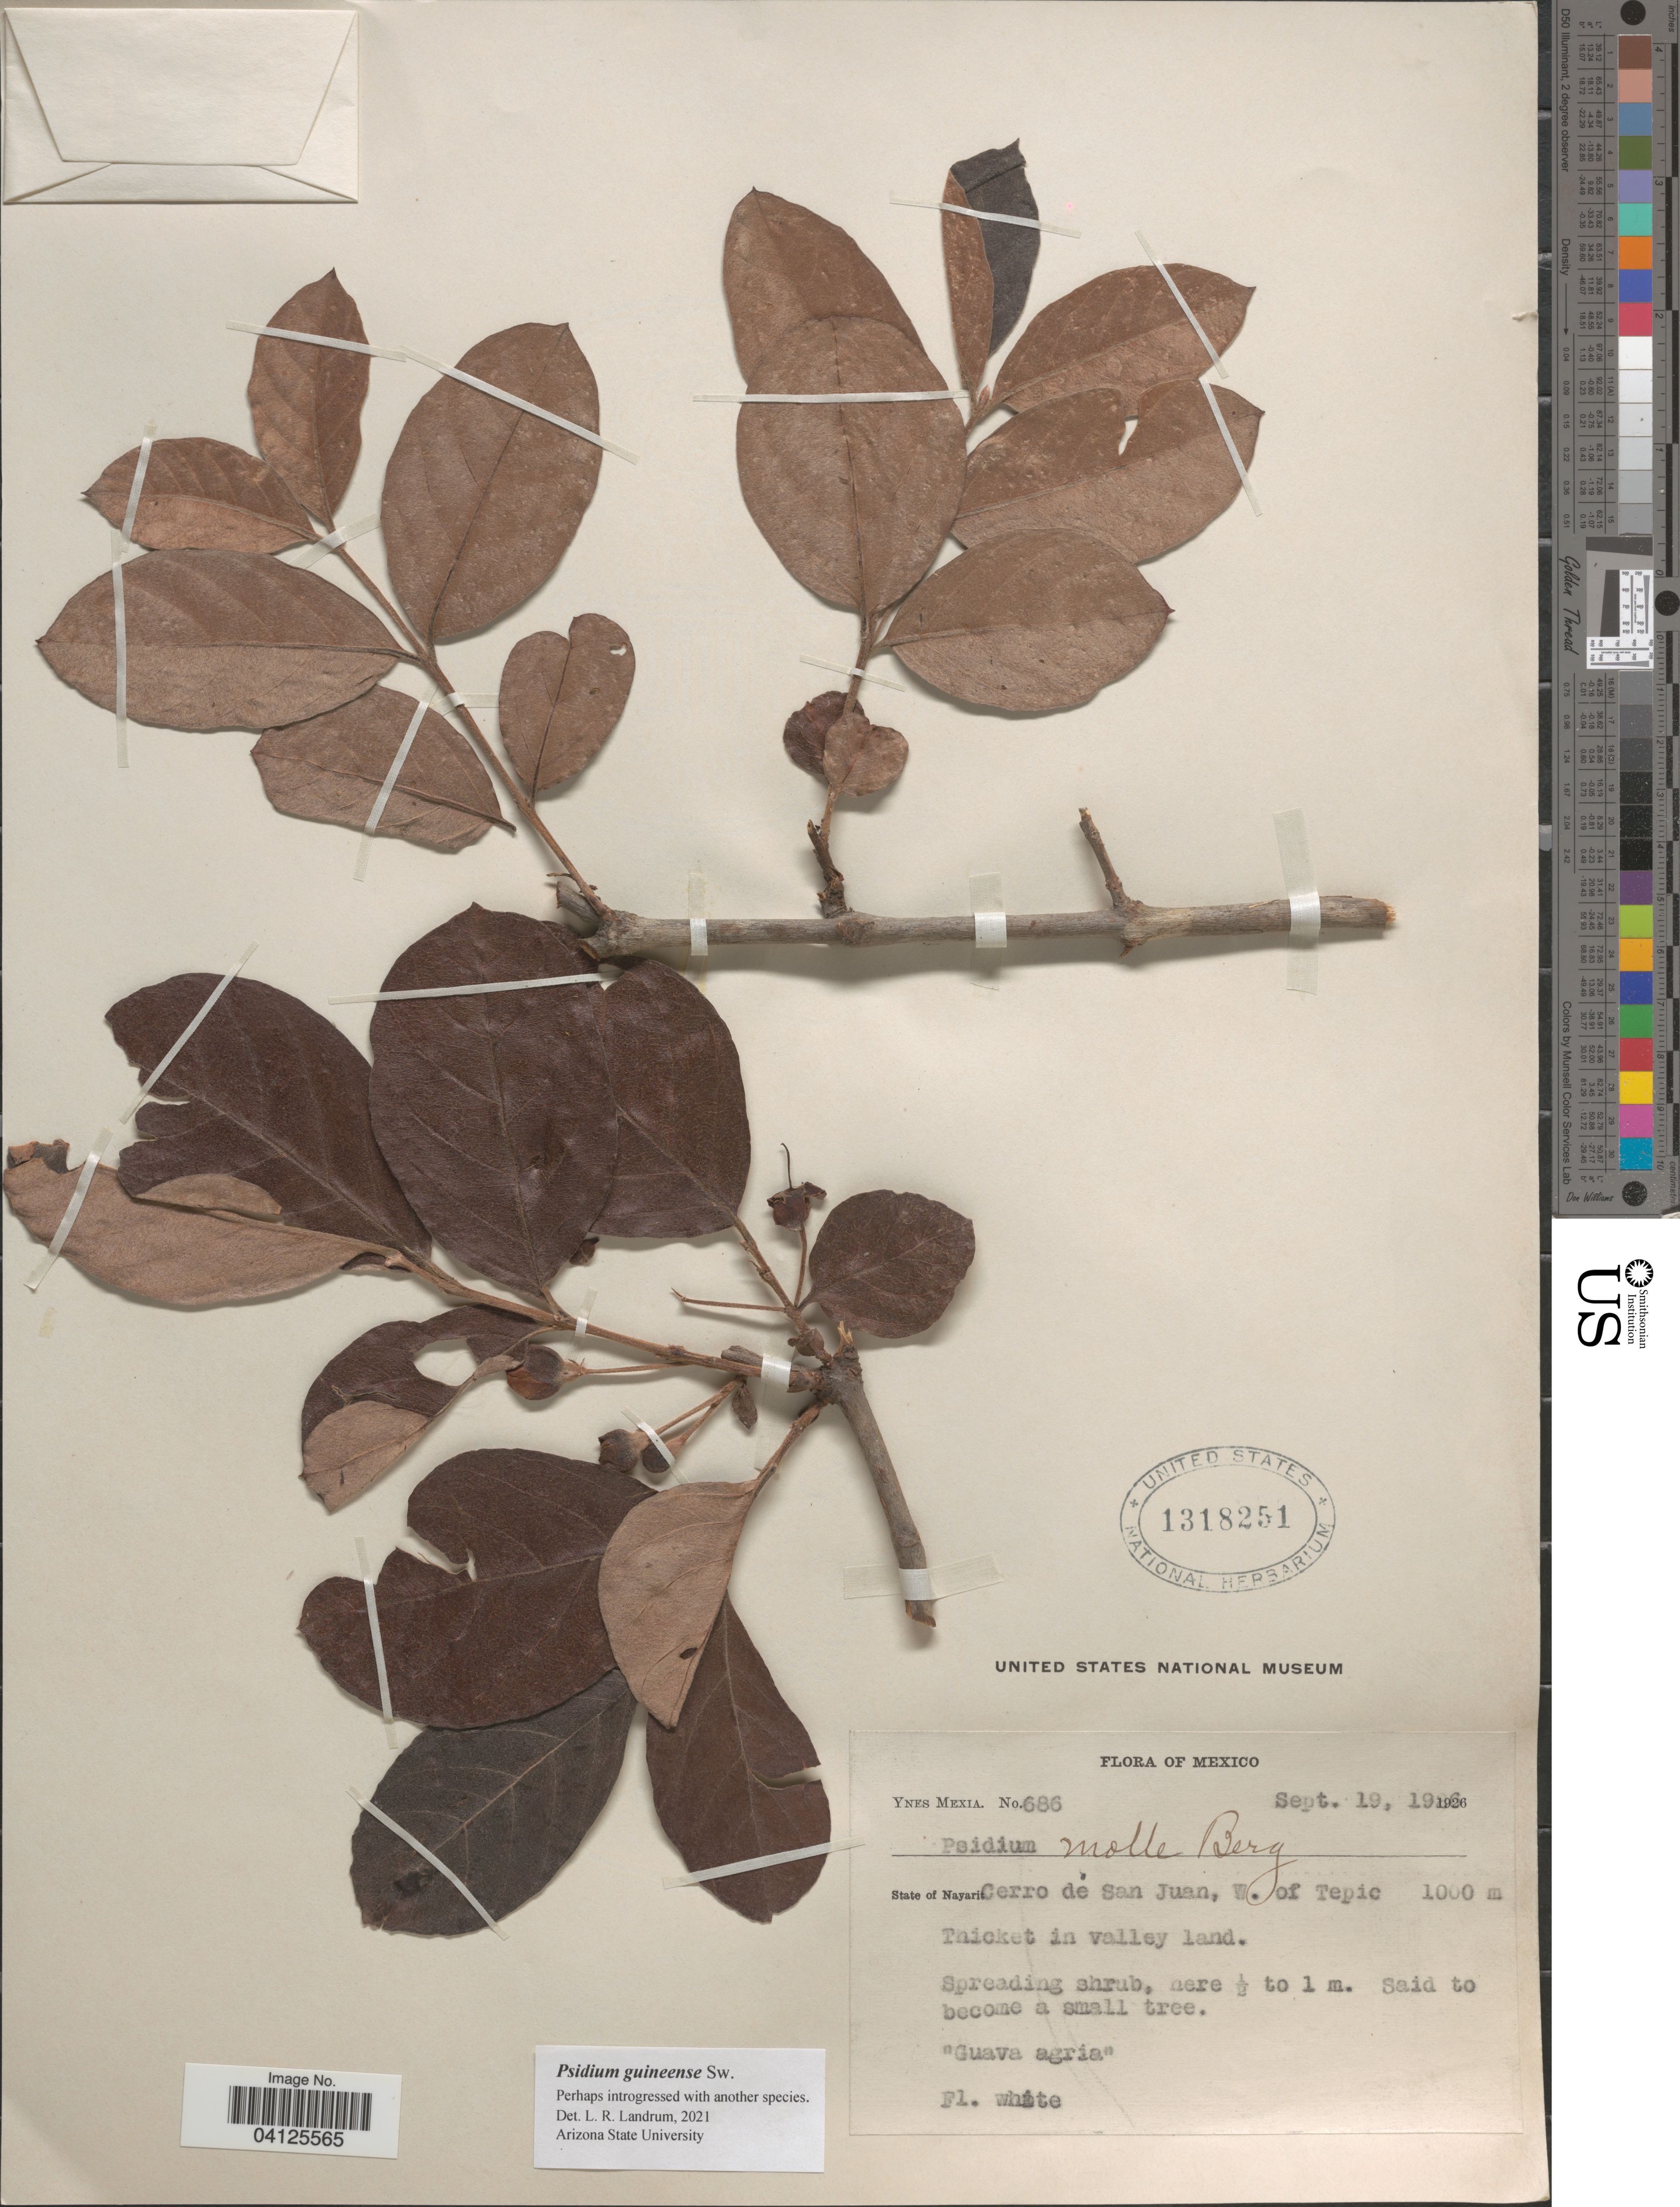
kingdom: Plantae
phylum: Tracheophyta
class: Magnoliopsida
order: Myrtales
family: Myrtaceae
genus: Psidium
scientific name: Psidium guineense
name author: Sw.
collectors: Y. Mexia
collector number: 686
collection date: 1926-09-19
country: Mexico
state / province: Nayarit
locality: Cerro de San Juan, W. of Tepic.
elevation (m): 1000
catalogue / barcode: US 1318251